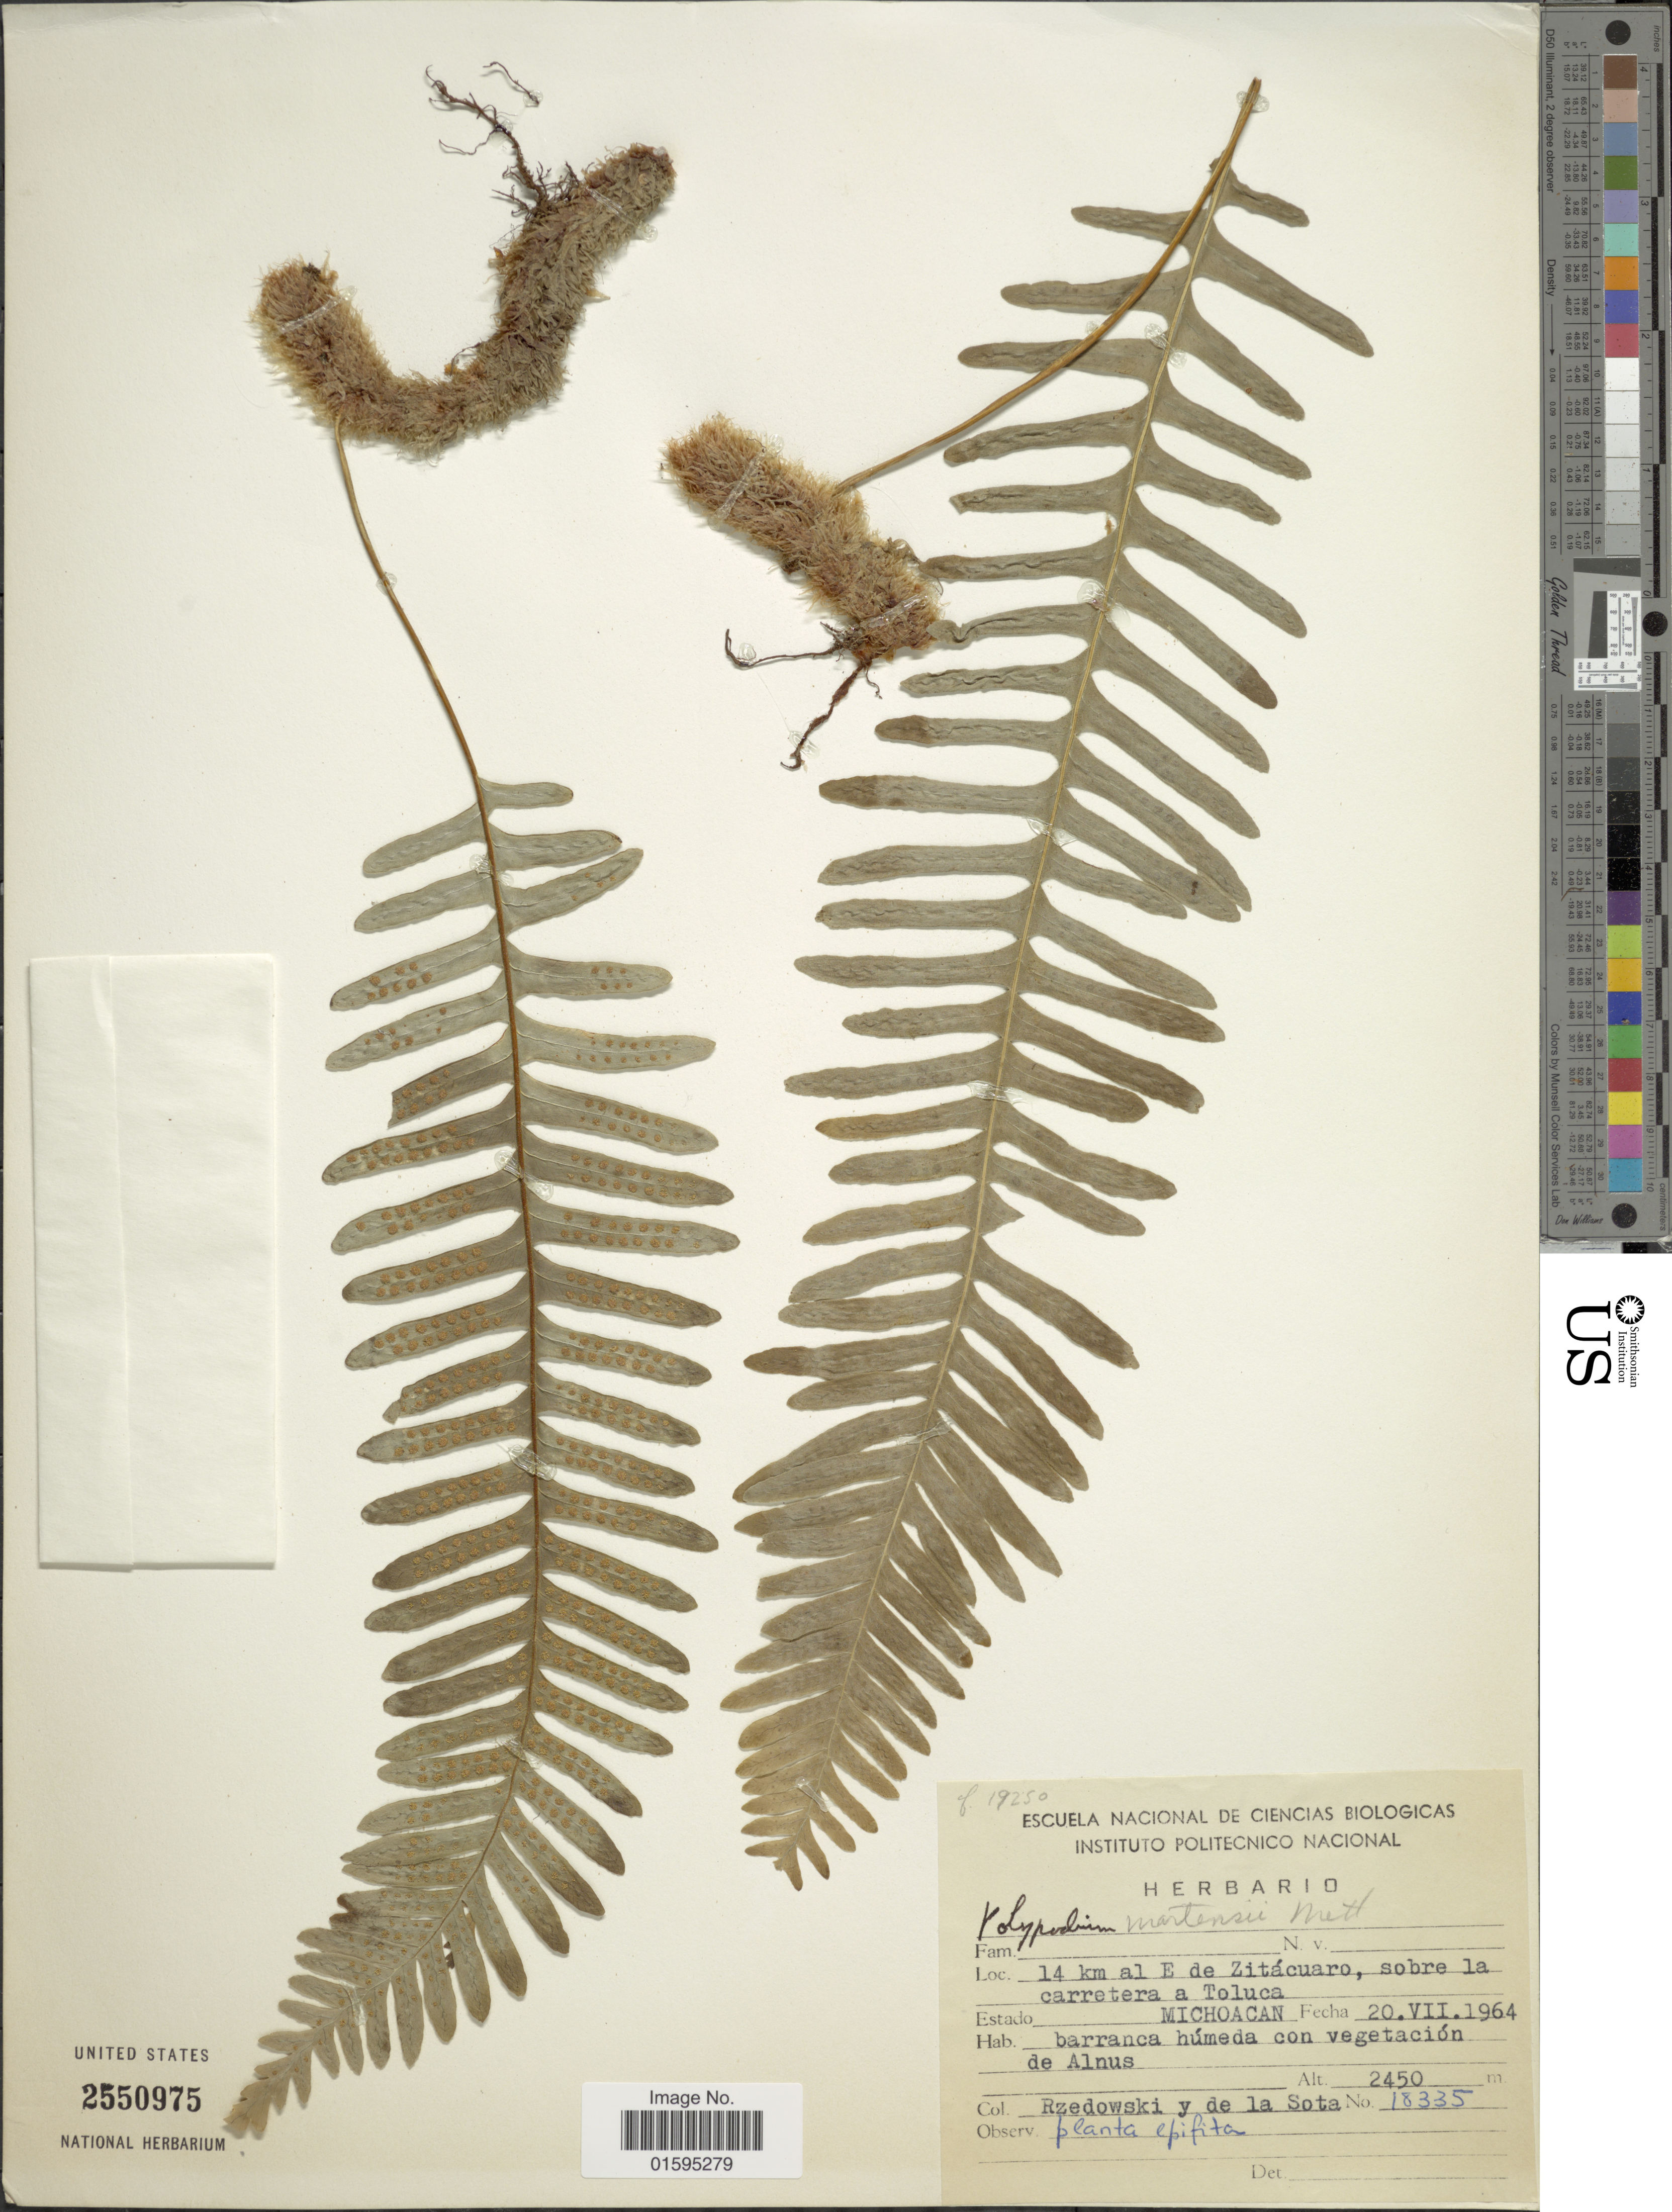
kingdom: Plantae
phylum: Tracheophyta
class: Polypodiopsida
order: Polypodiales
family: Polypodiaceae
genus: Polypodium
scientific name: Polypodium martensii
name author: Mett.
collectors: Rzedowski, -- & de la Sota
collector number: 18335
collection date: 1964-07-20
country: Mexico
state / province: Michoacán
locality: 14 km al E de Zitácuaro, sobre la carretera a Toluca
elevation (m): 2450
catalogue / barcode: US 2550975